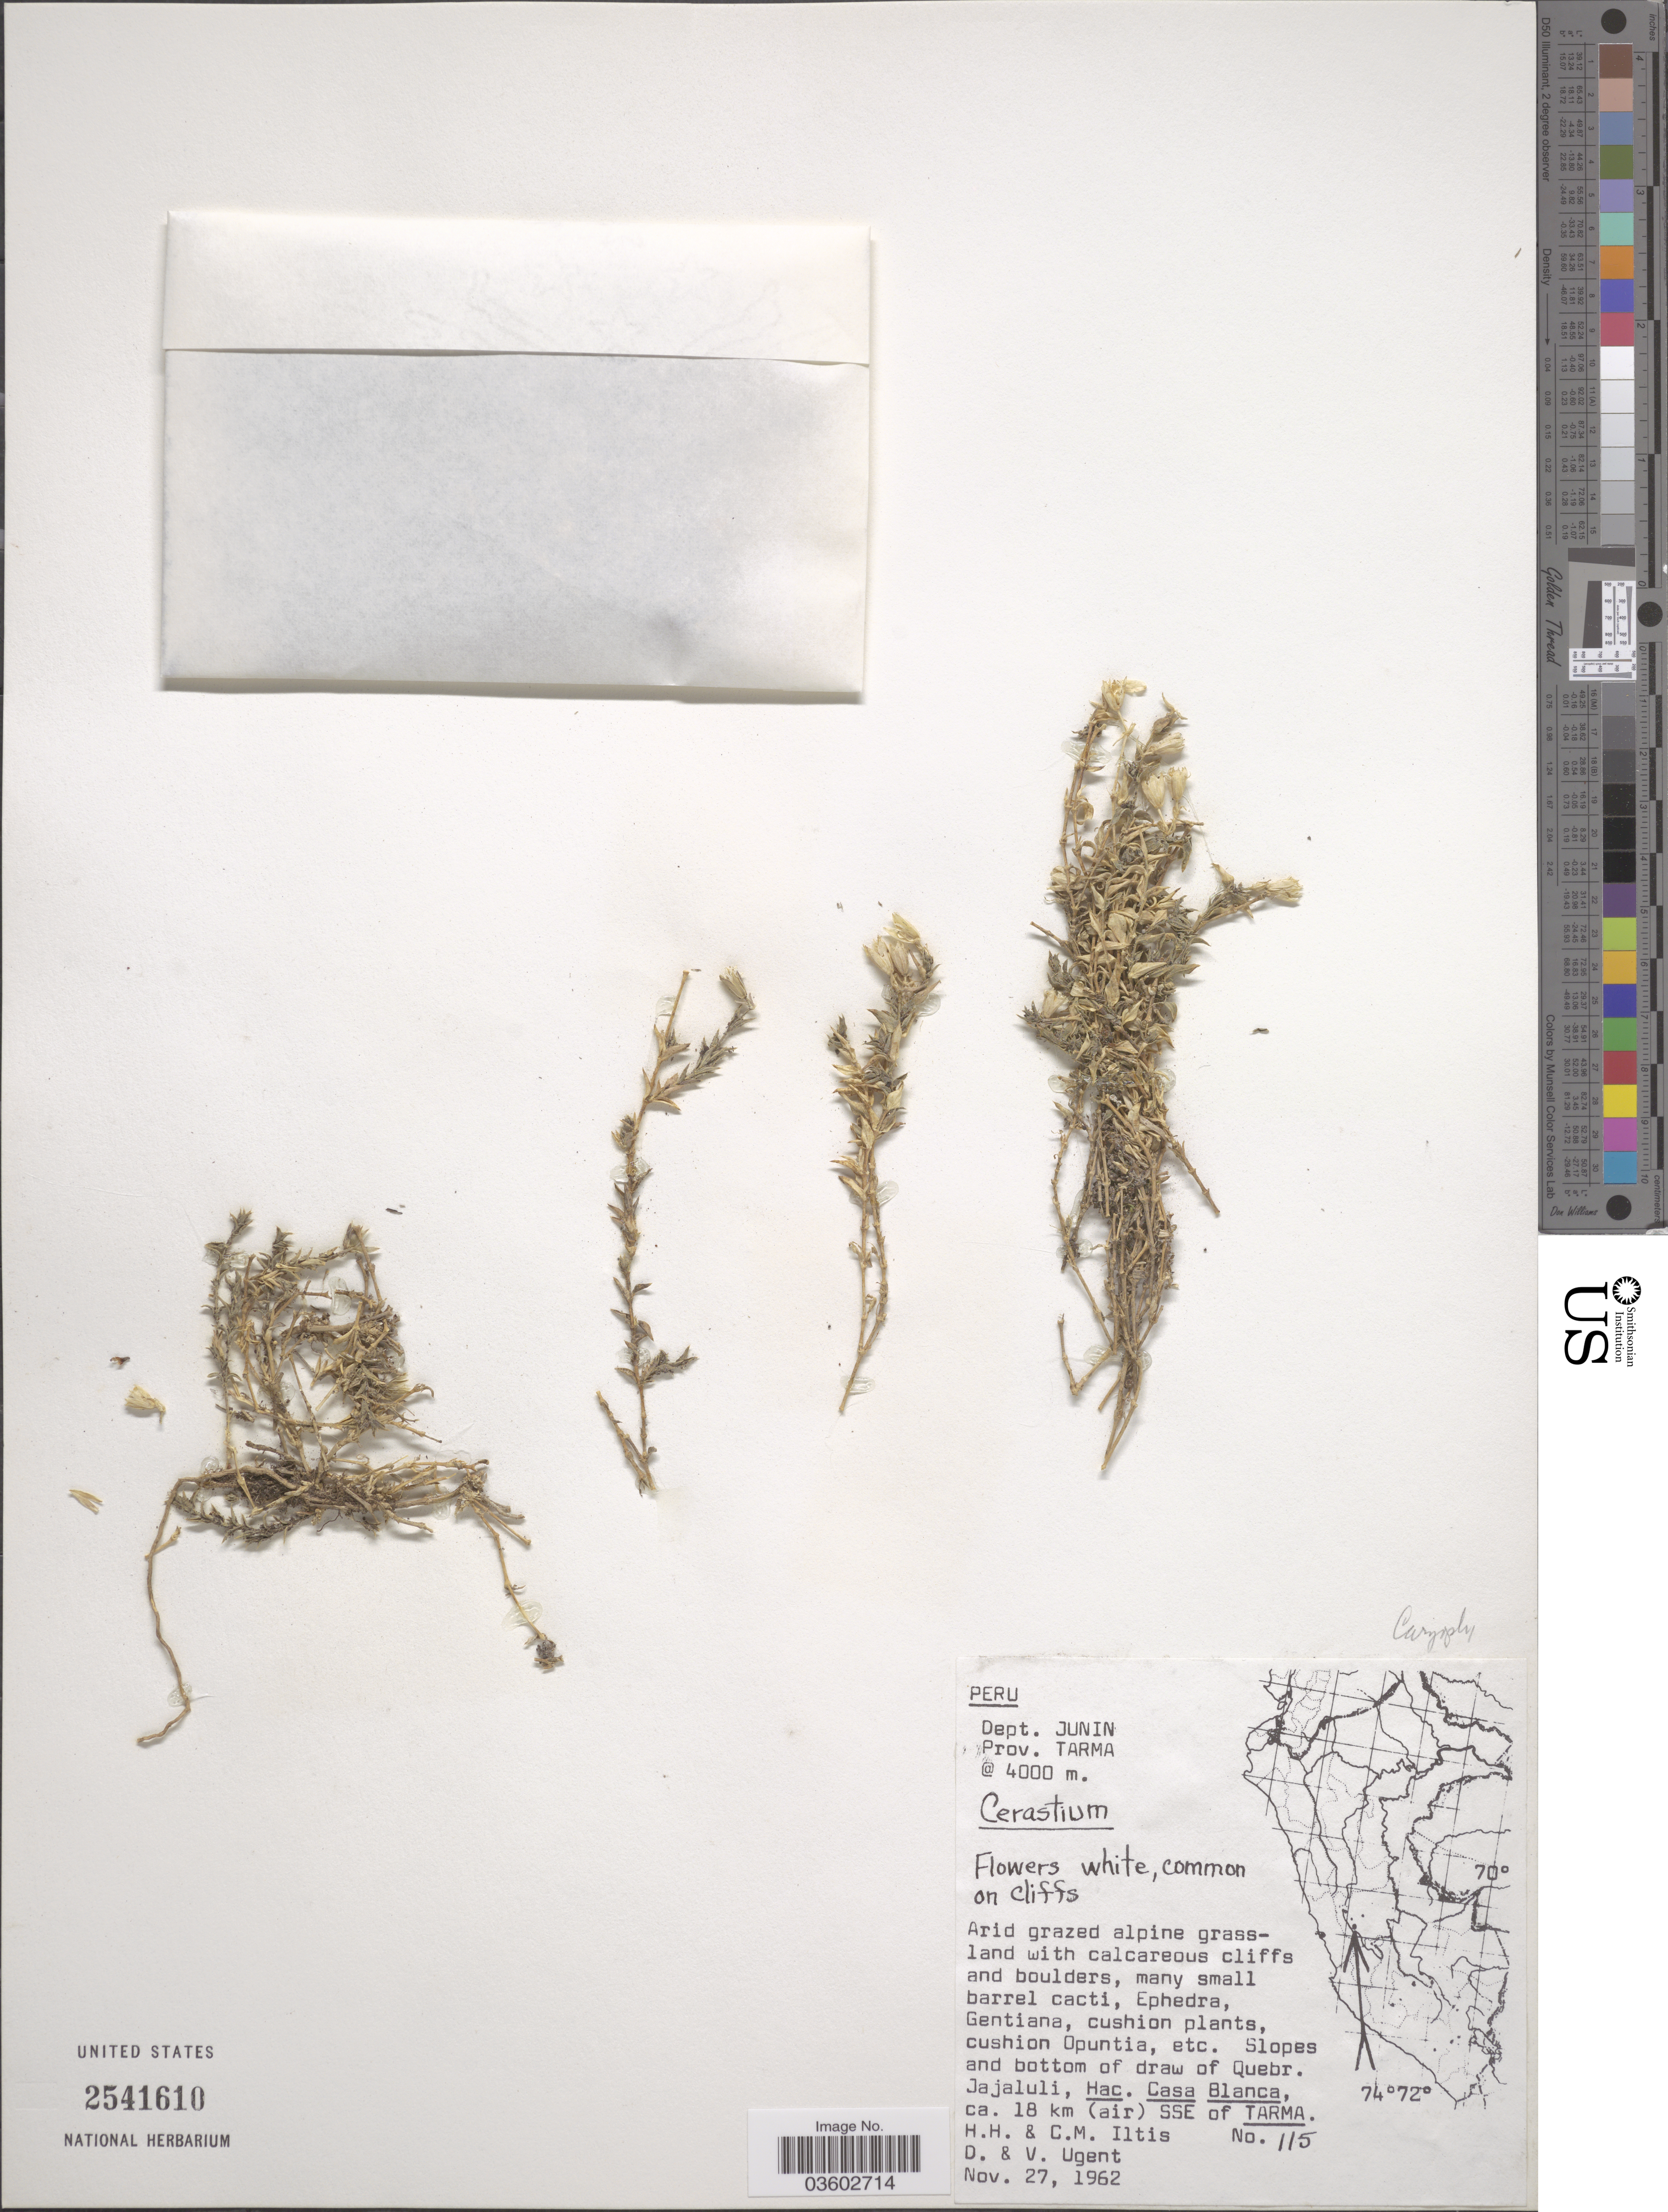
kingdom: Plantae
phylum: Tracheophyta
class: Magnoliopsida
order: Caryophyllales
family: Caryophyllaceae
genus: Cerastium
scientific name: Cerastium sp.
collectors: H. H. Iltis, C. M Iltis, D. Ugent & V. Ugent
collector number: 115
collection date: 1962-11-27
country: Peru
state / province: Junín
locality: Dept. Junin. Prov. Tarma. Slopes and bottom of draw of Quebr. Jajaluli, Hac. Casa Blanca, ca. 18 km (air) SSE of Tarma.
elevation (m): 4000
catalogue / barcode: US 2541610